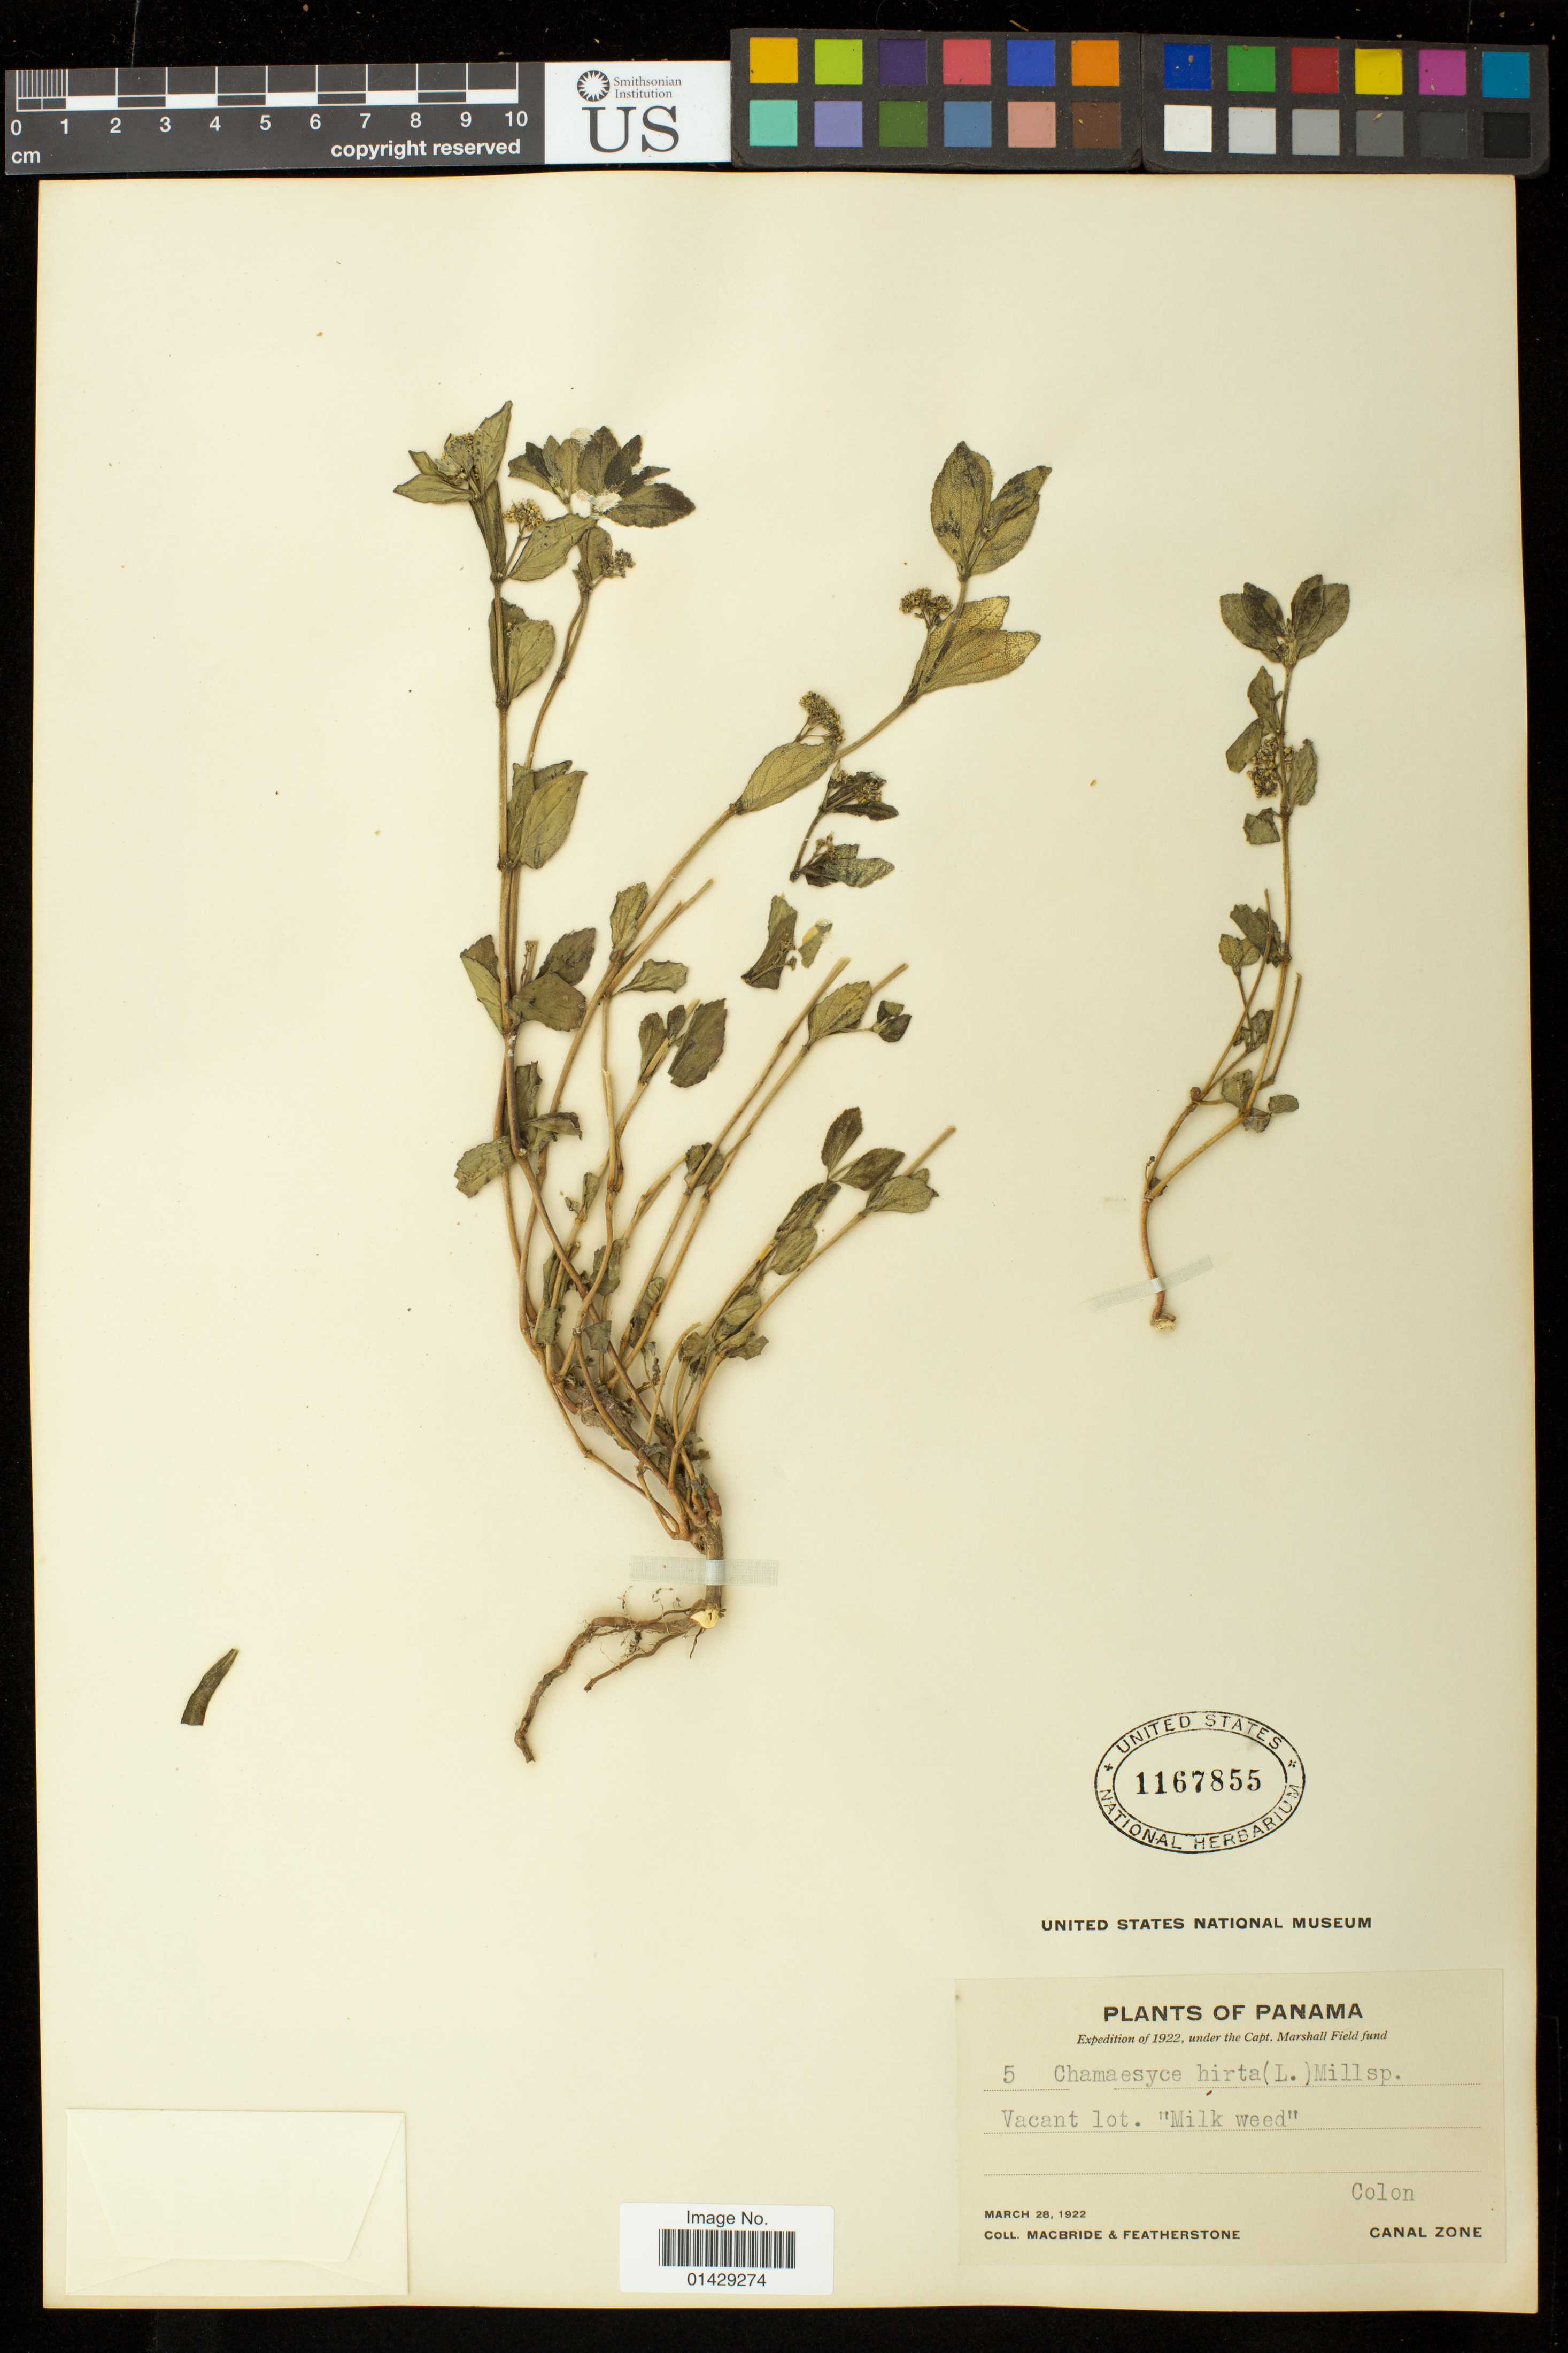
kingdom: Plantae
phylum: Tracheophyta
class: Magnoliopsida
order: Malpighiales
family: Euphorbiaceae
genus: Euphorbia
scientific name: Euphorbia hirta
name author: L.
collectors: Macbride, -- & -. Featherstone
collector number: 5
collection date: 1922-03-28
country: Panama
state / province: Colón / Panamá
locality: Vacant lot. Colon, Canal Zone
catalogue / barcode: US 1167855